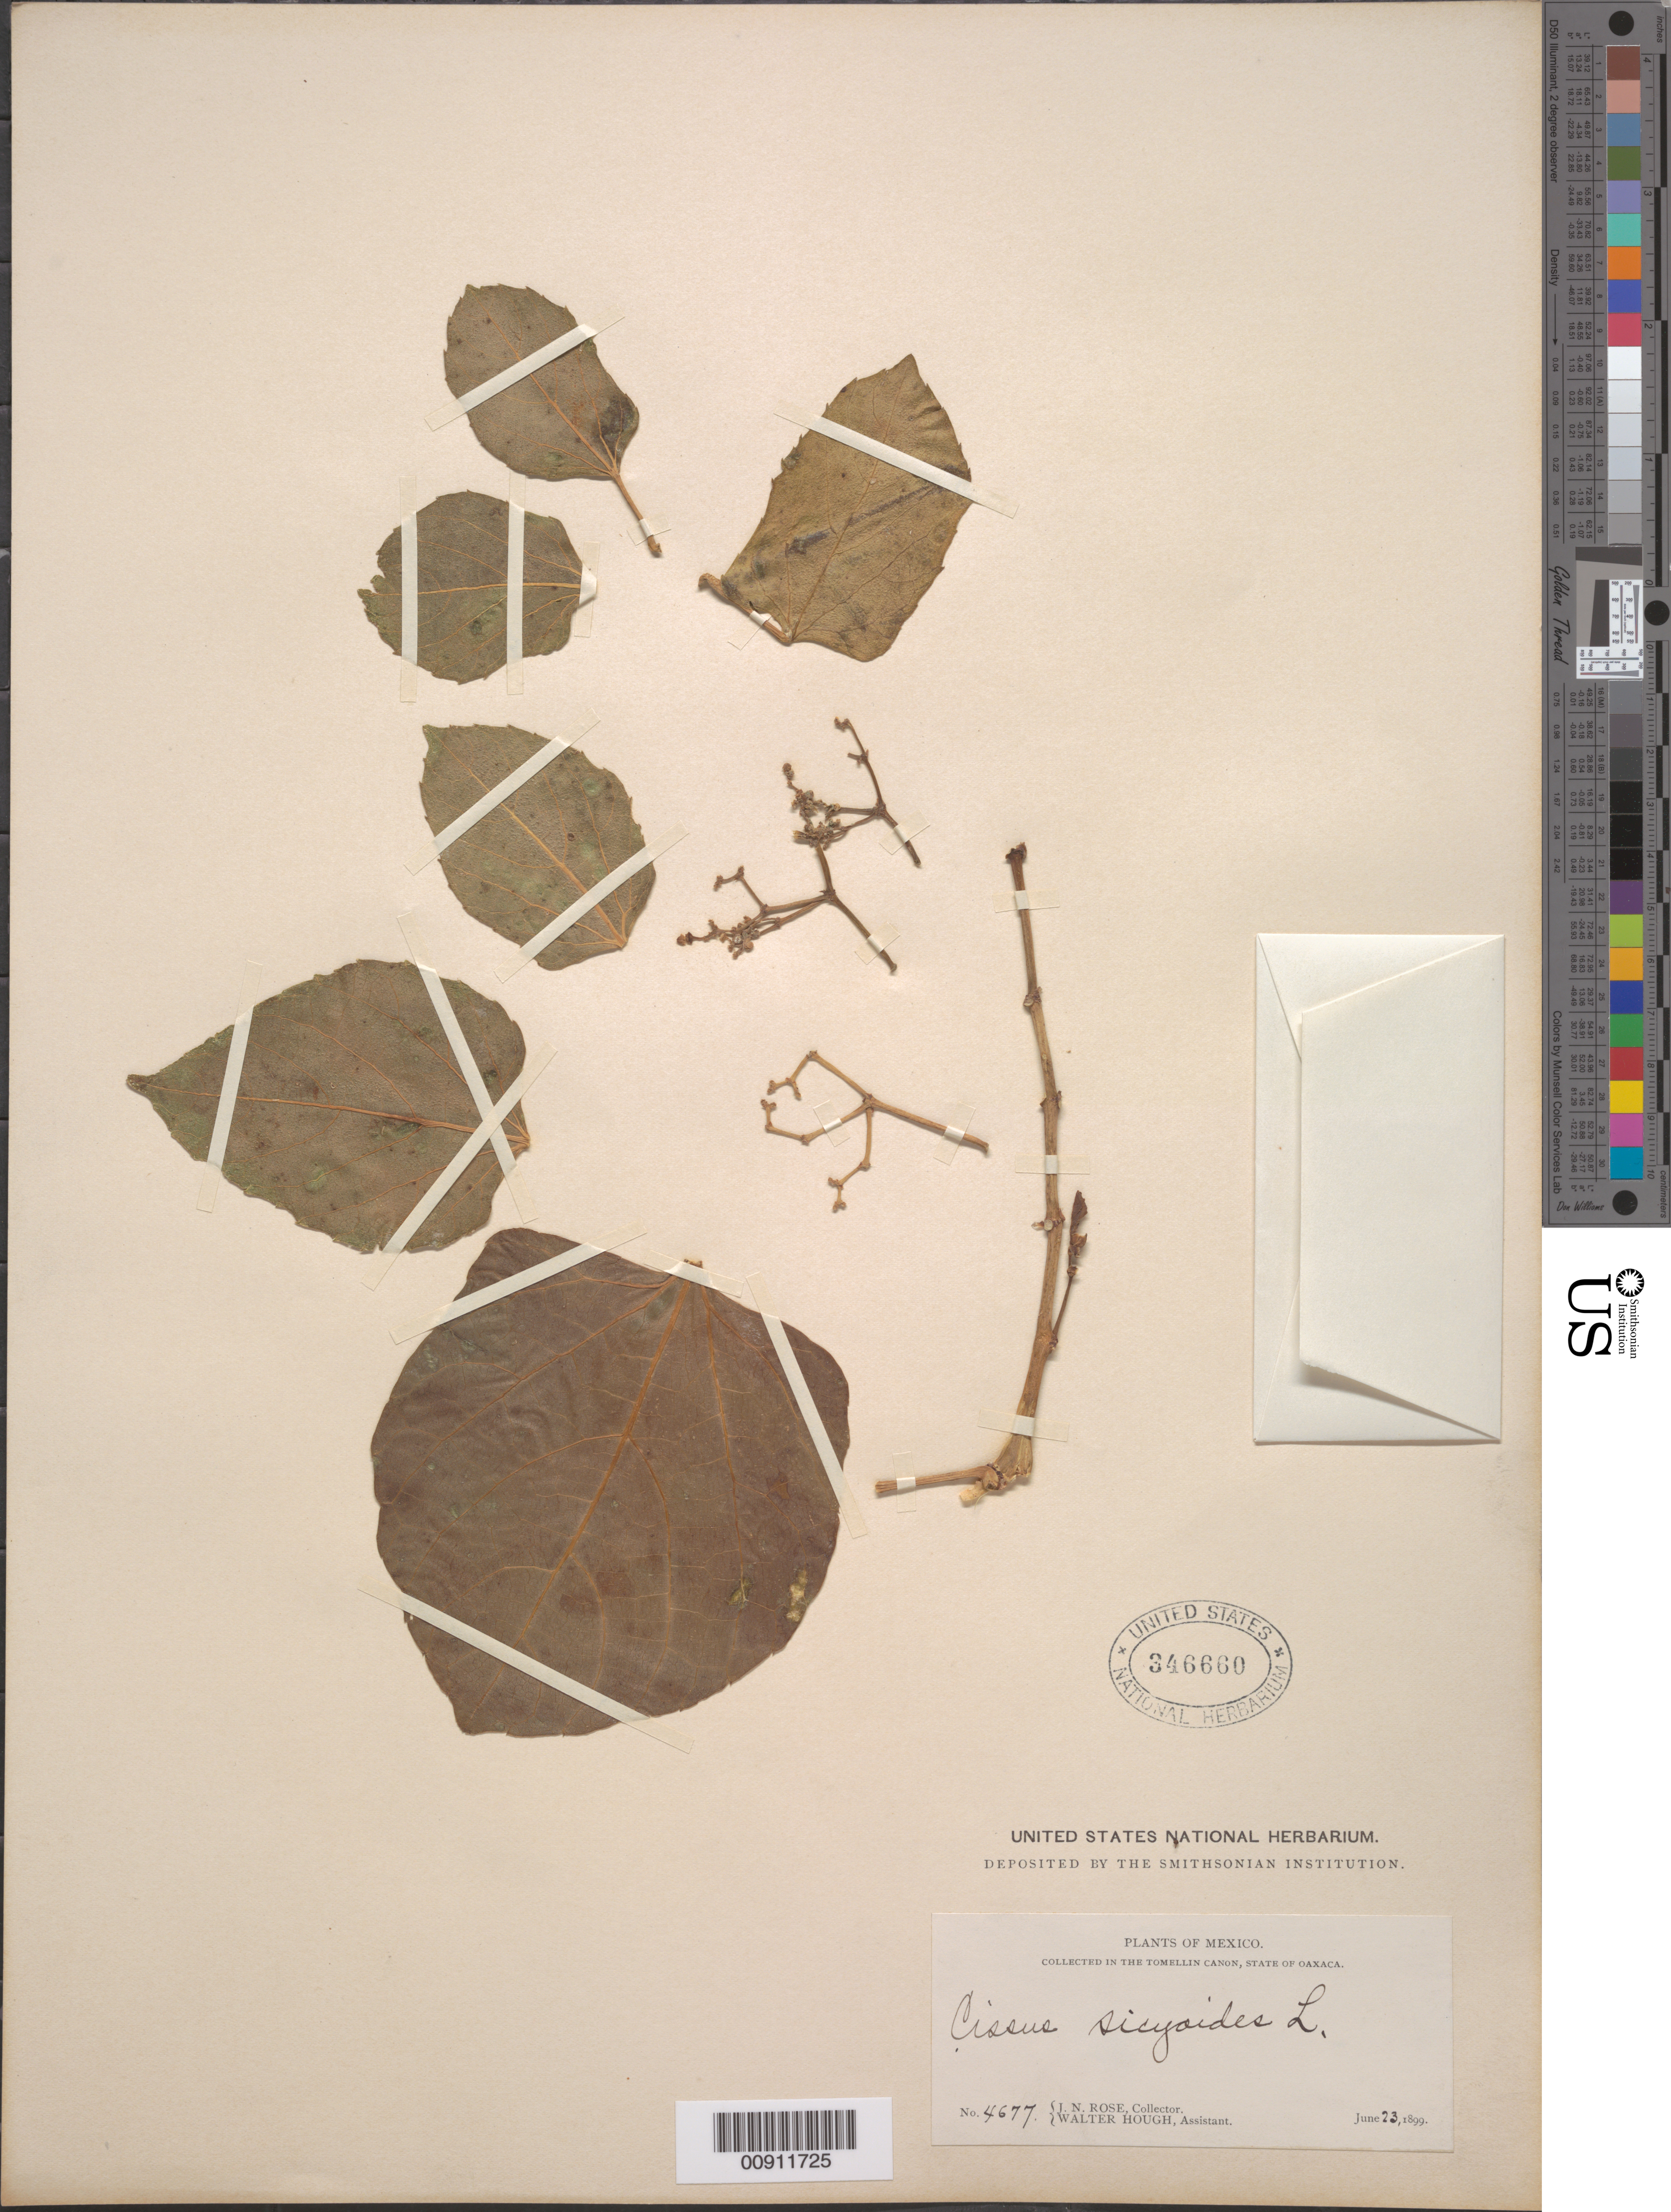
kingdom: Plantae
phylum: Tracheophyta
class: Magnoliopsida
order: Vitales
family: Vitaceae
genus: Cissus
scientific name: Cissus verticillata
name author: (L.) Nicolson & C.E. Jarvis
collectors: J. N. Rose & W. Hough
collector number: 4677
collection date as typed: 23 Jun 1899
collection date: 1899-06-23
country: Mexico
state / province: Oaxaca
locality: In the Tomellin Cañon, State of Oaxaca.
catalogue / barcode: US 346660